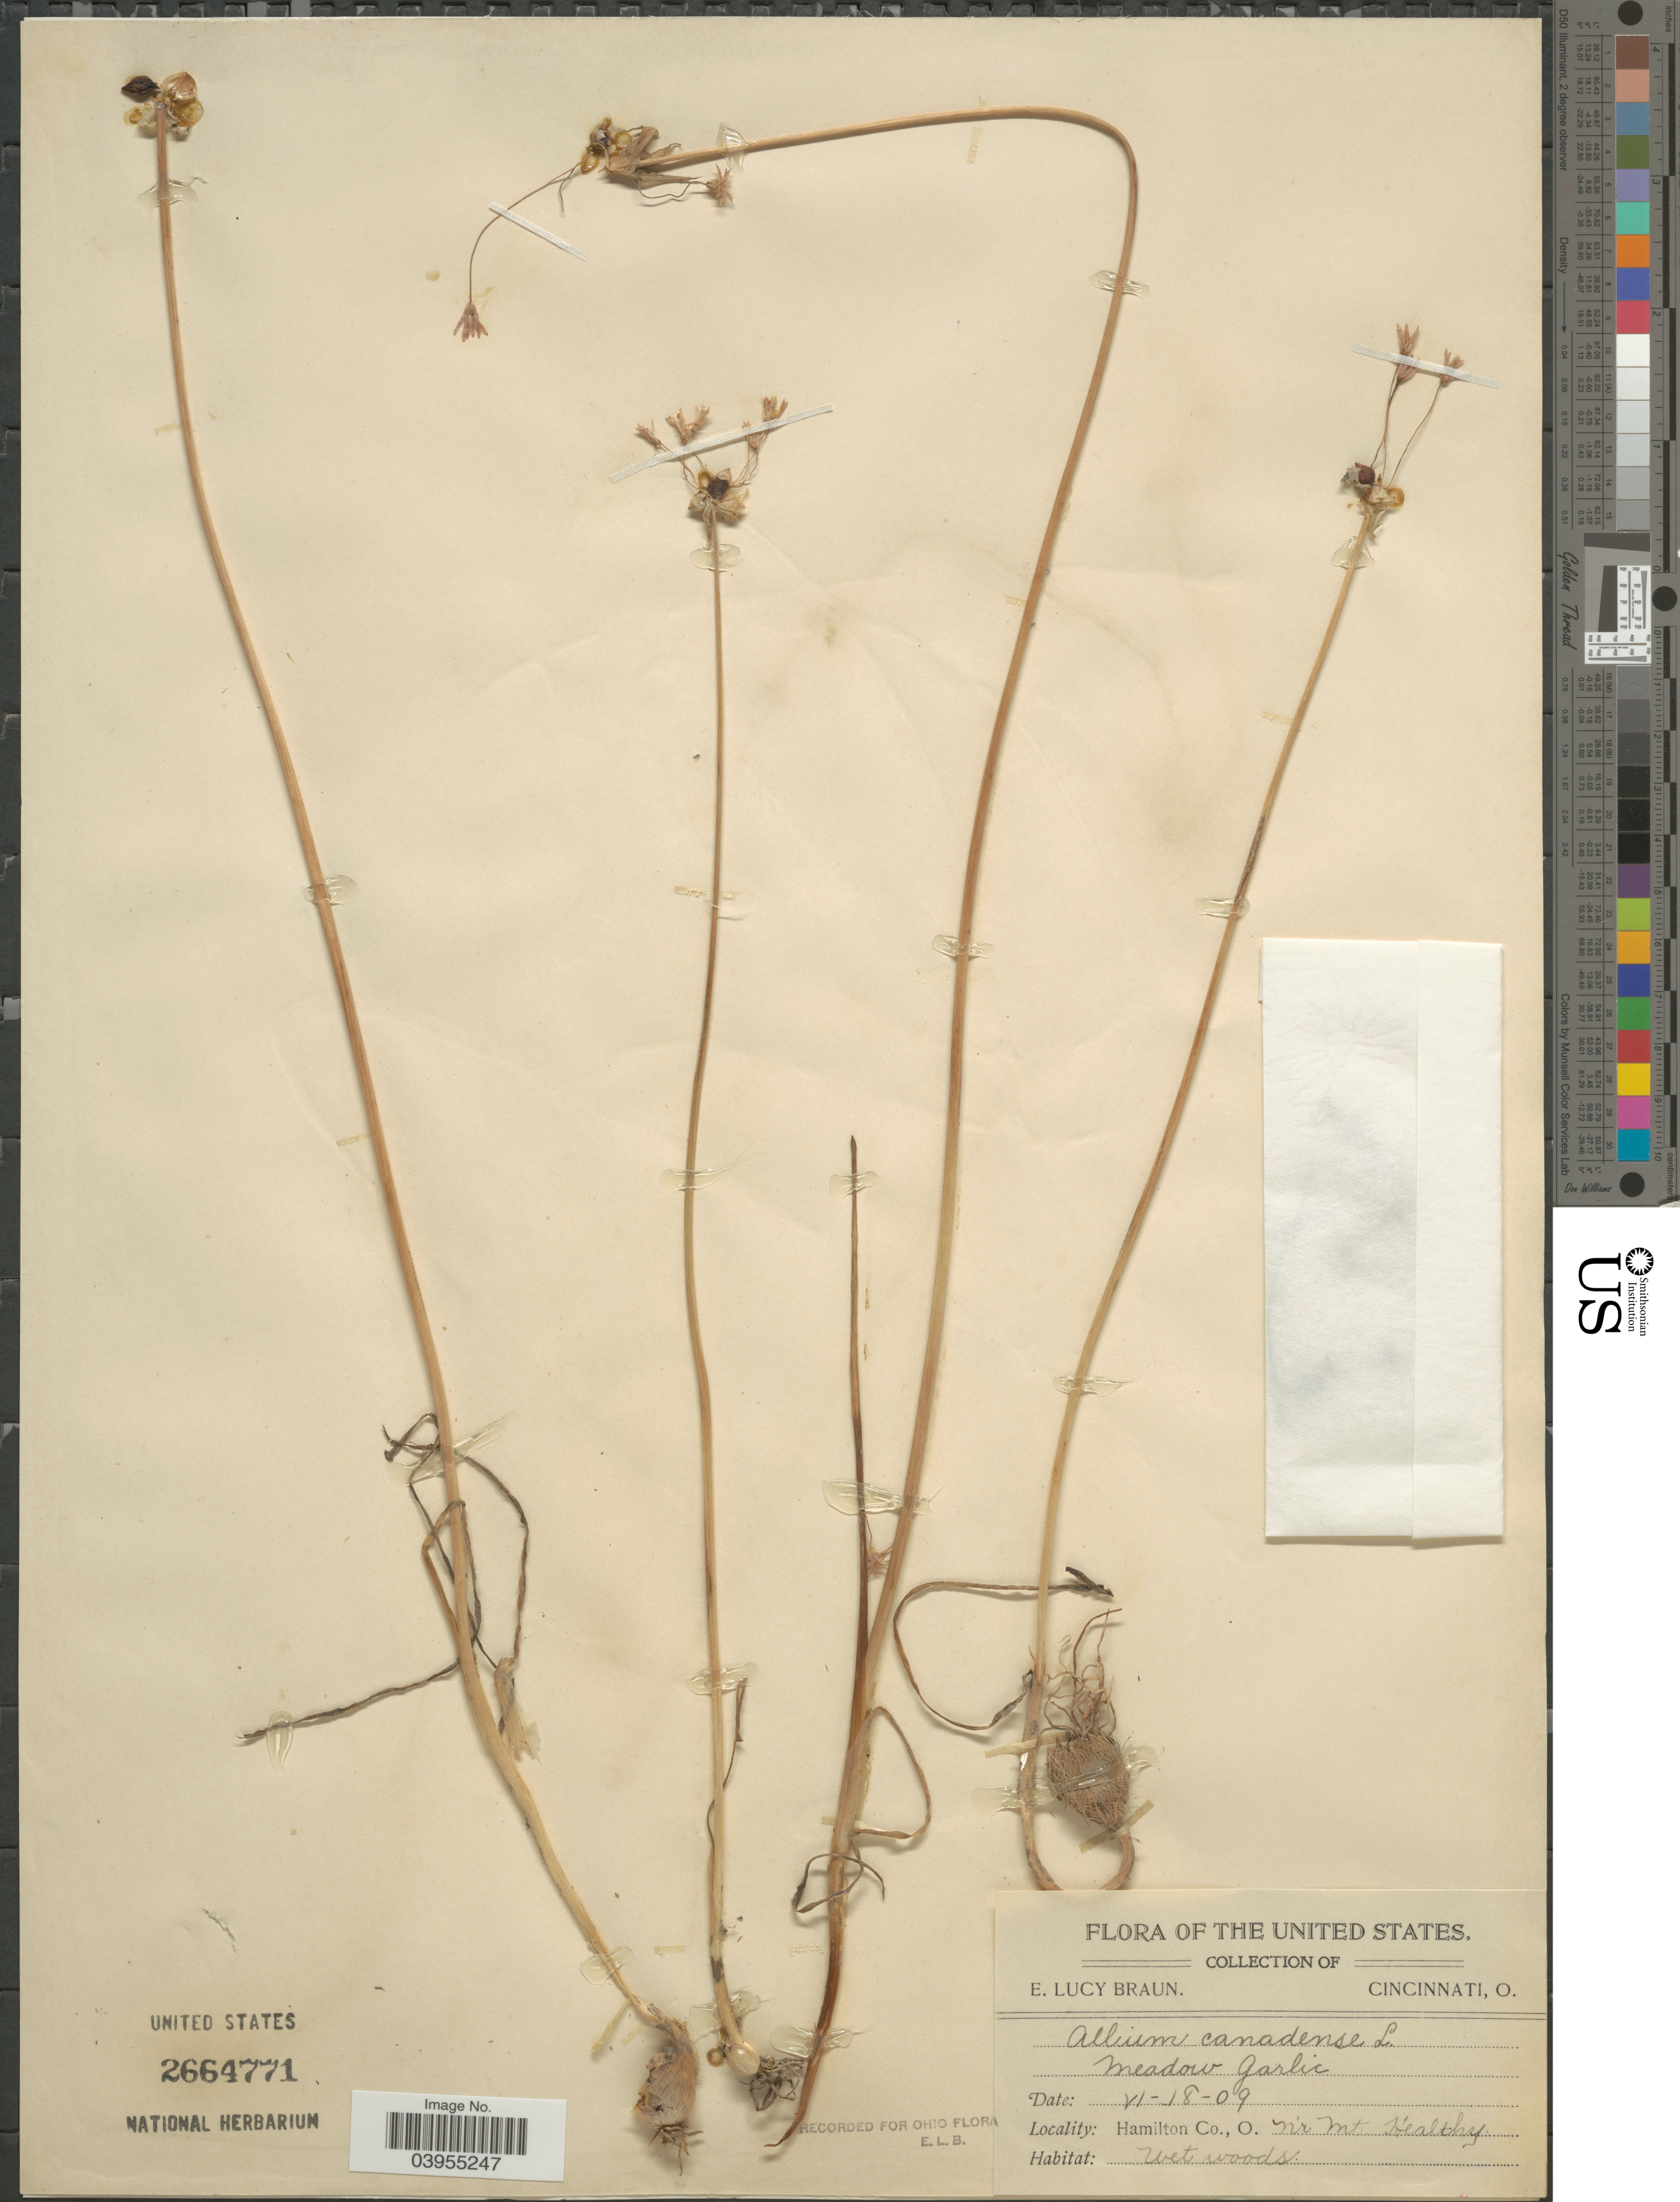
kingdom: Plantae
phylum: Tracheophyta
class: Liliopsida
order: Asparagales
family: Amaryllidaceae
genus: Allium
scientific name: Allium canadense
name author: L.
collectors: E. L. Braun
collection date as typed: Transcribed d/m/y: 18/6/9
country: United States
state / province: Ohio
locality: Hamilton Co., n'r Mt. Healthy.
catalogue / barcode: US 2664771